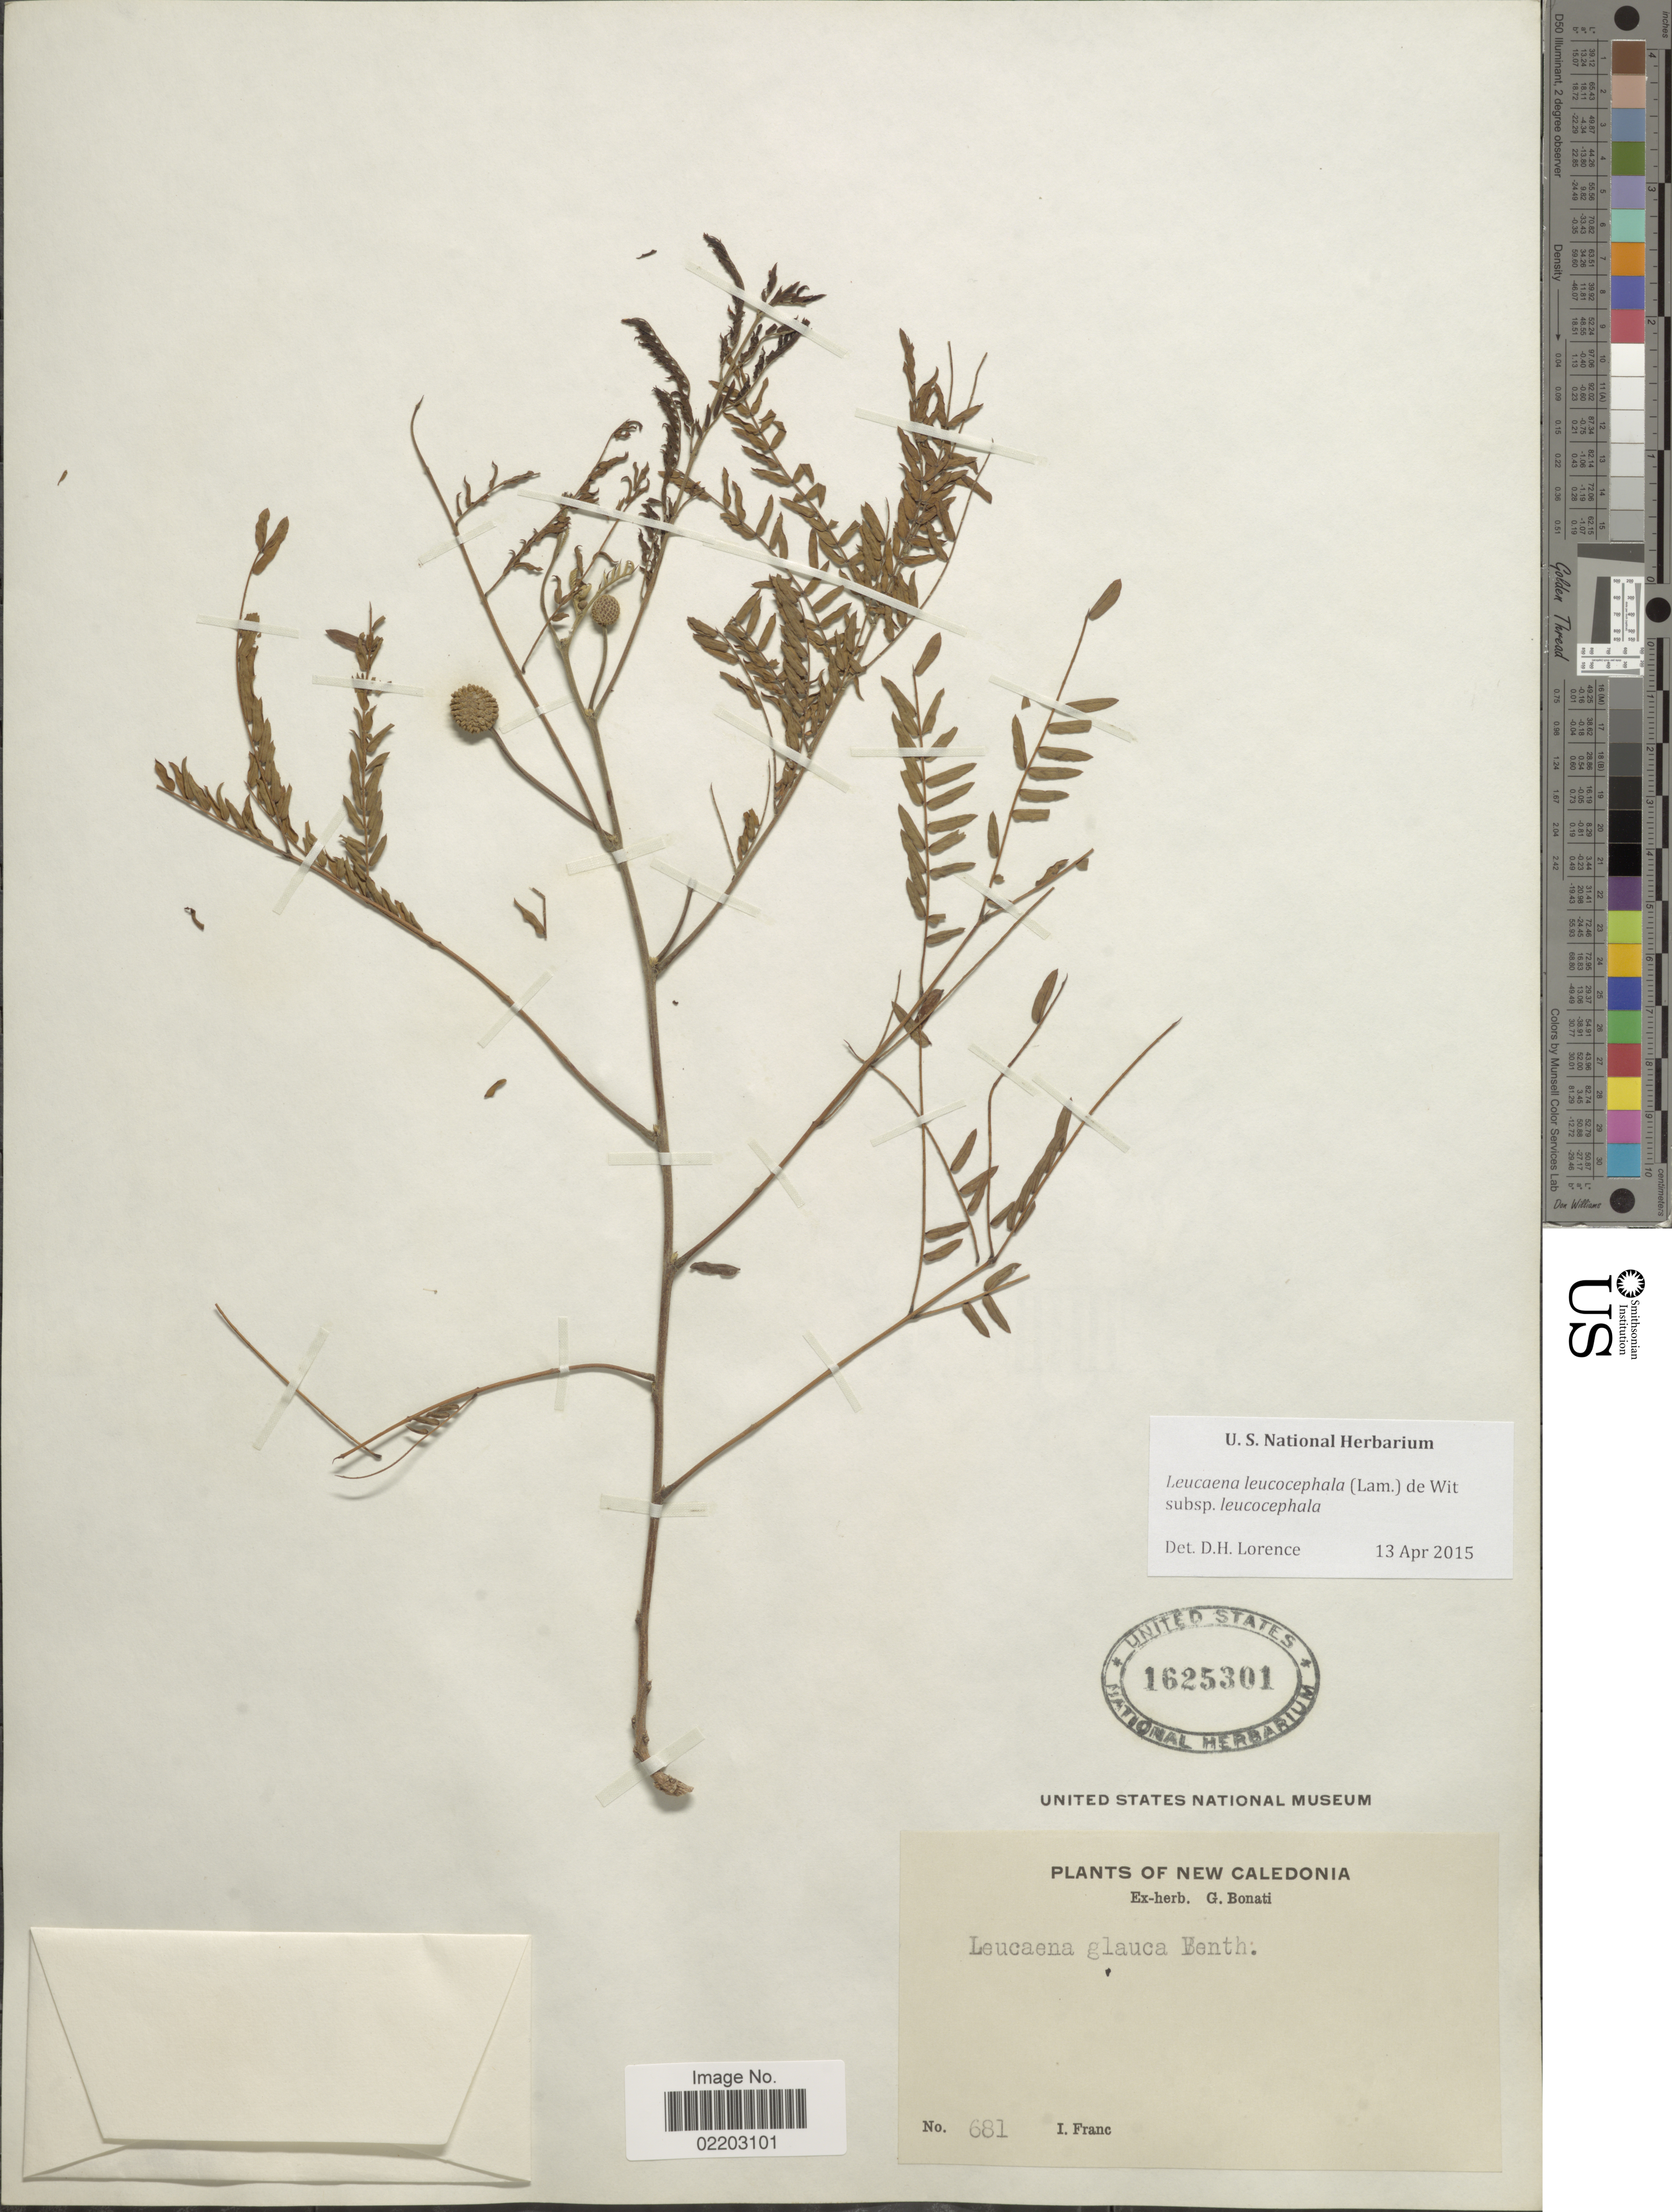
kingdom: Plantae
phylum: Tracheophyta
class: Magnoliopsida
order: Fabales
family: Fabaceae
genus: Leucaena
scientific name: Leucaena leucocephala subsp. leucocephala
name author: (Lam.) de Wit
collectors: I. Franc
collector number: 681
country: New Caledonia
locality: New Caledonia.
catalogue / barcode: US 1625301